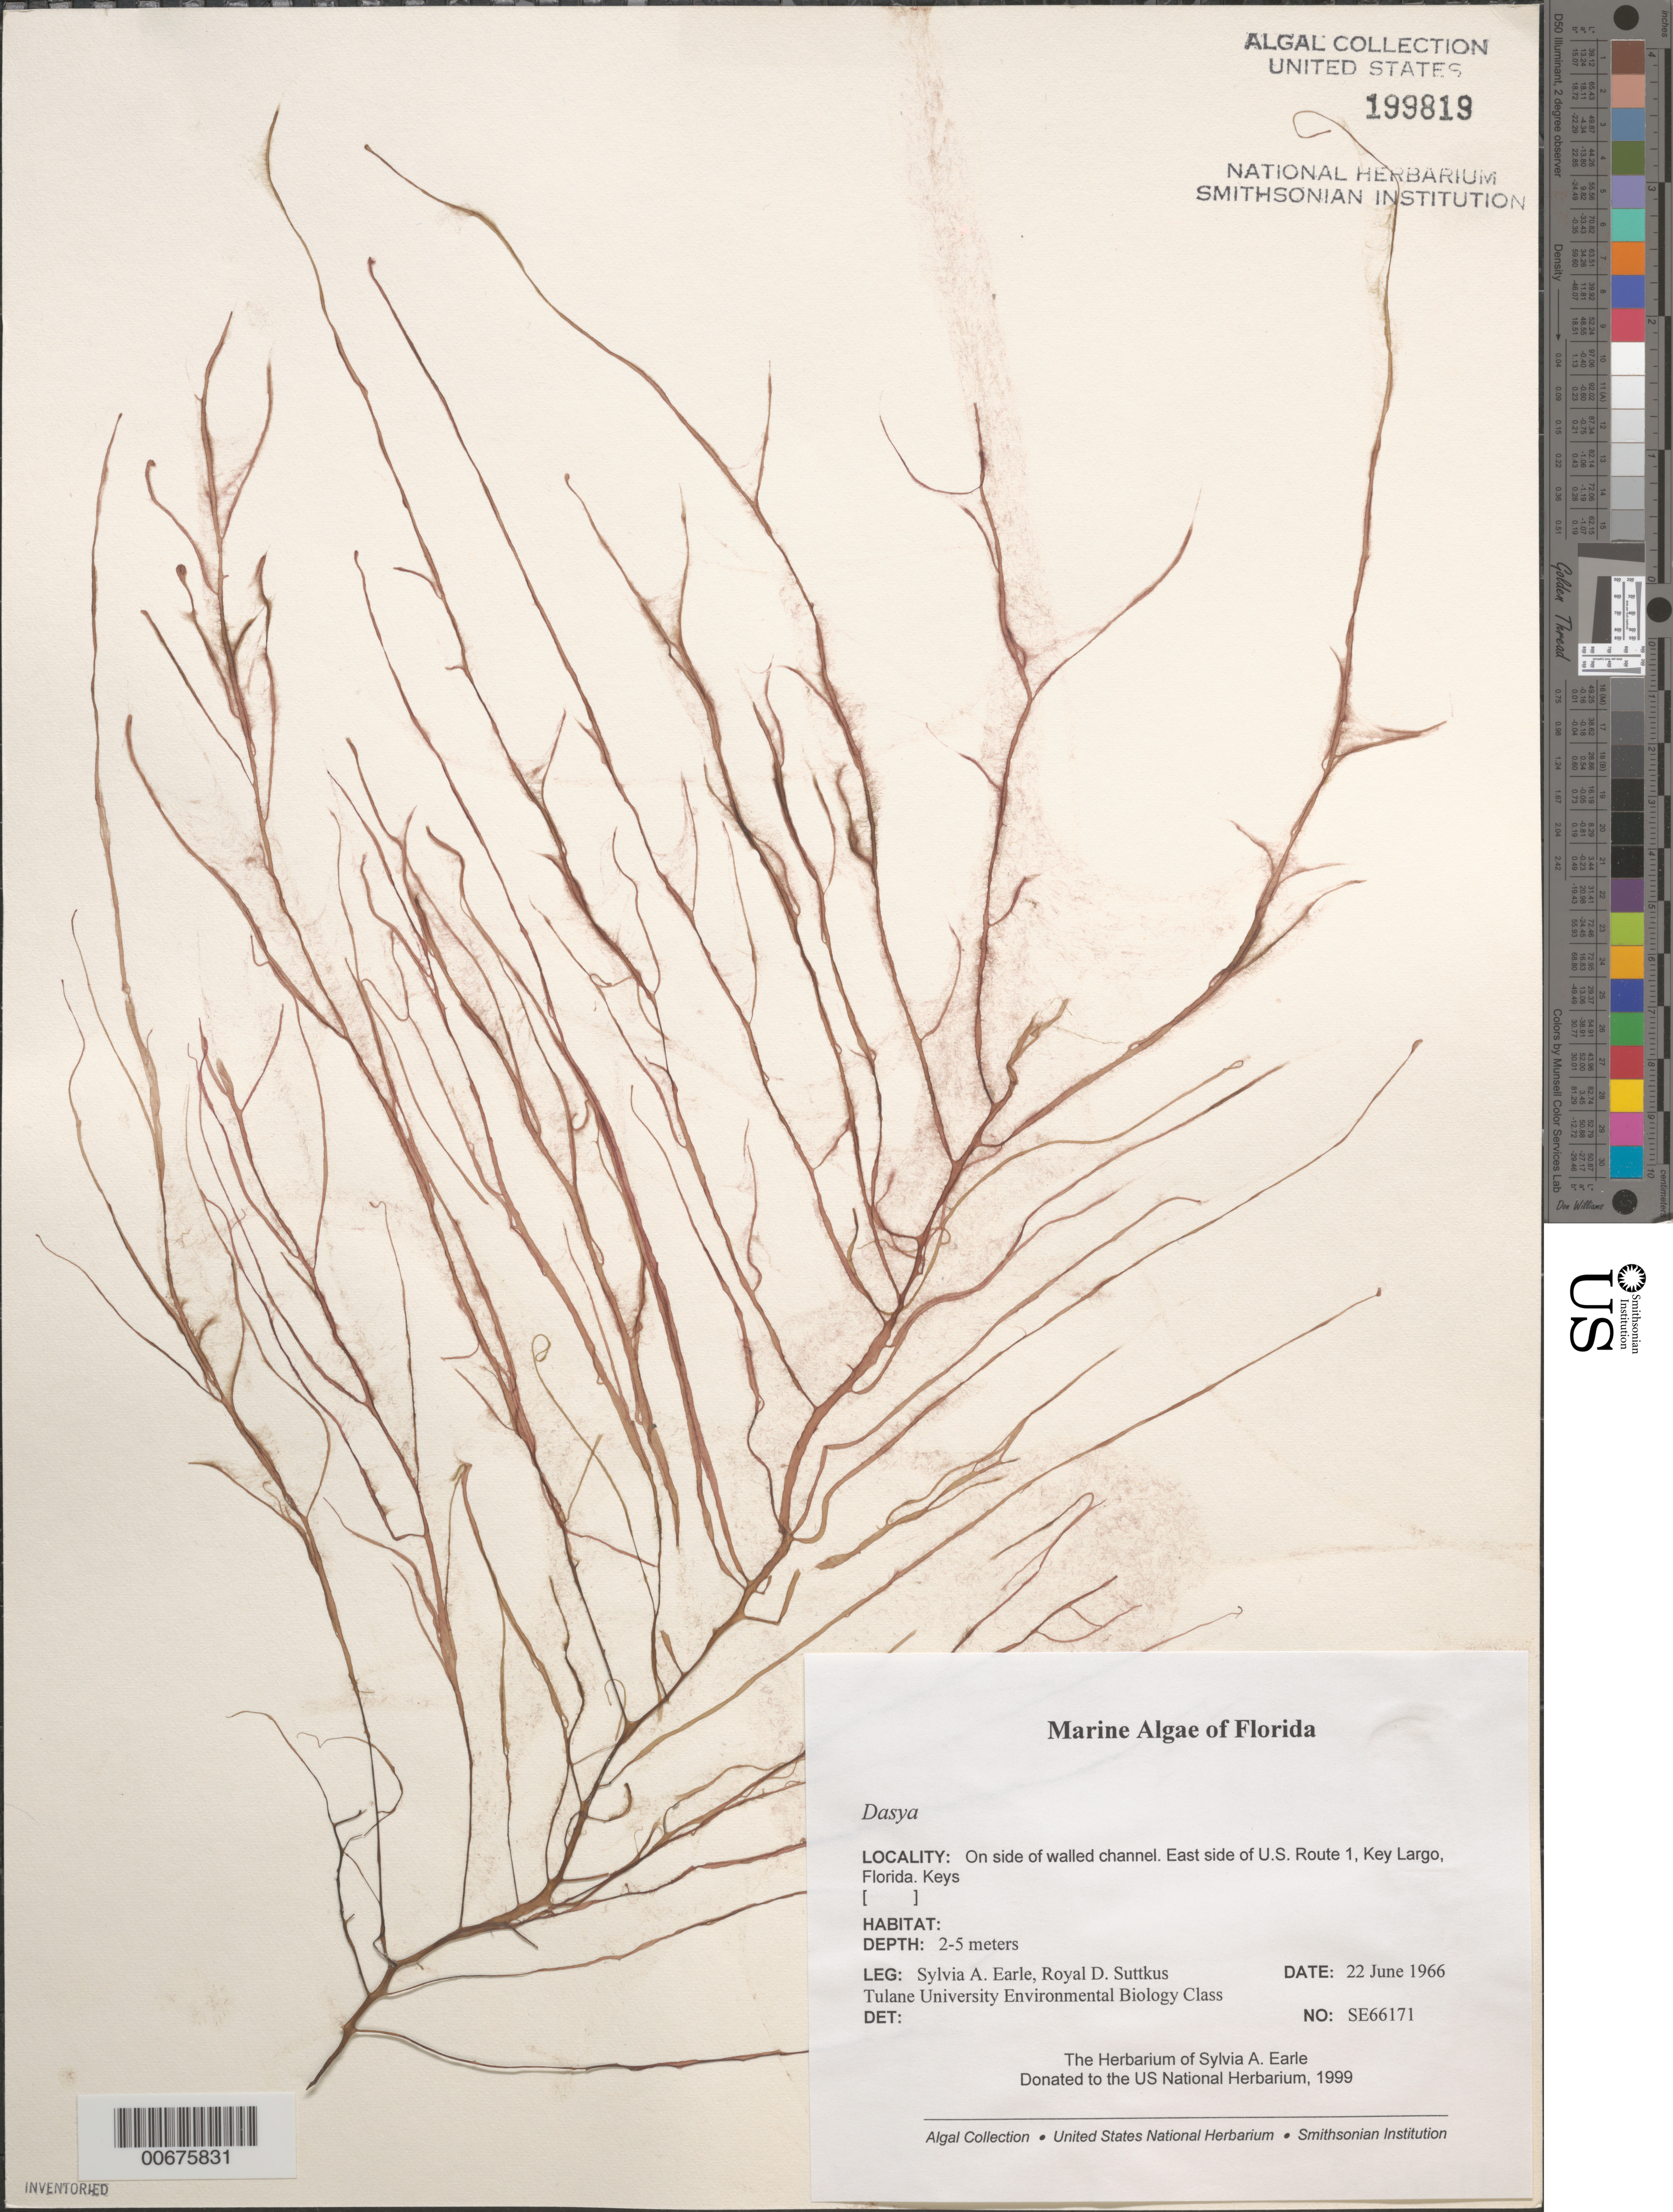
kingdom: Plantae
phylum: Rhodophyta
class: Florideophyceae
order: Ceramiales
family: Dasyaceae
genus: Dasya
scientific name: Dasya sp.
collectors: S. A. Earle, R. Suttkus & Tulane Univ. Env. Biol. Class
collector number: Se 66171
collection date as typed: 22 Jun 1966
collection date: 1966-06-22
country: United States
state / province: Florida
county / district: Monroe County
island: Key Largo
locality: US Route 1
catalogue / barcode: US 199819